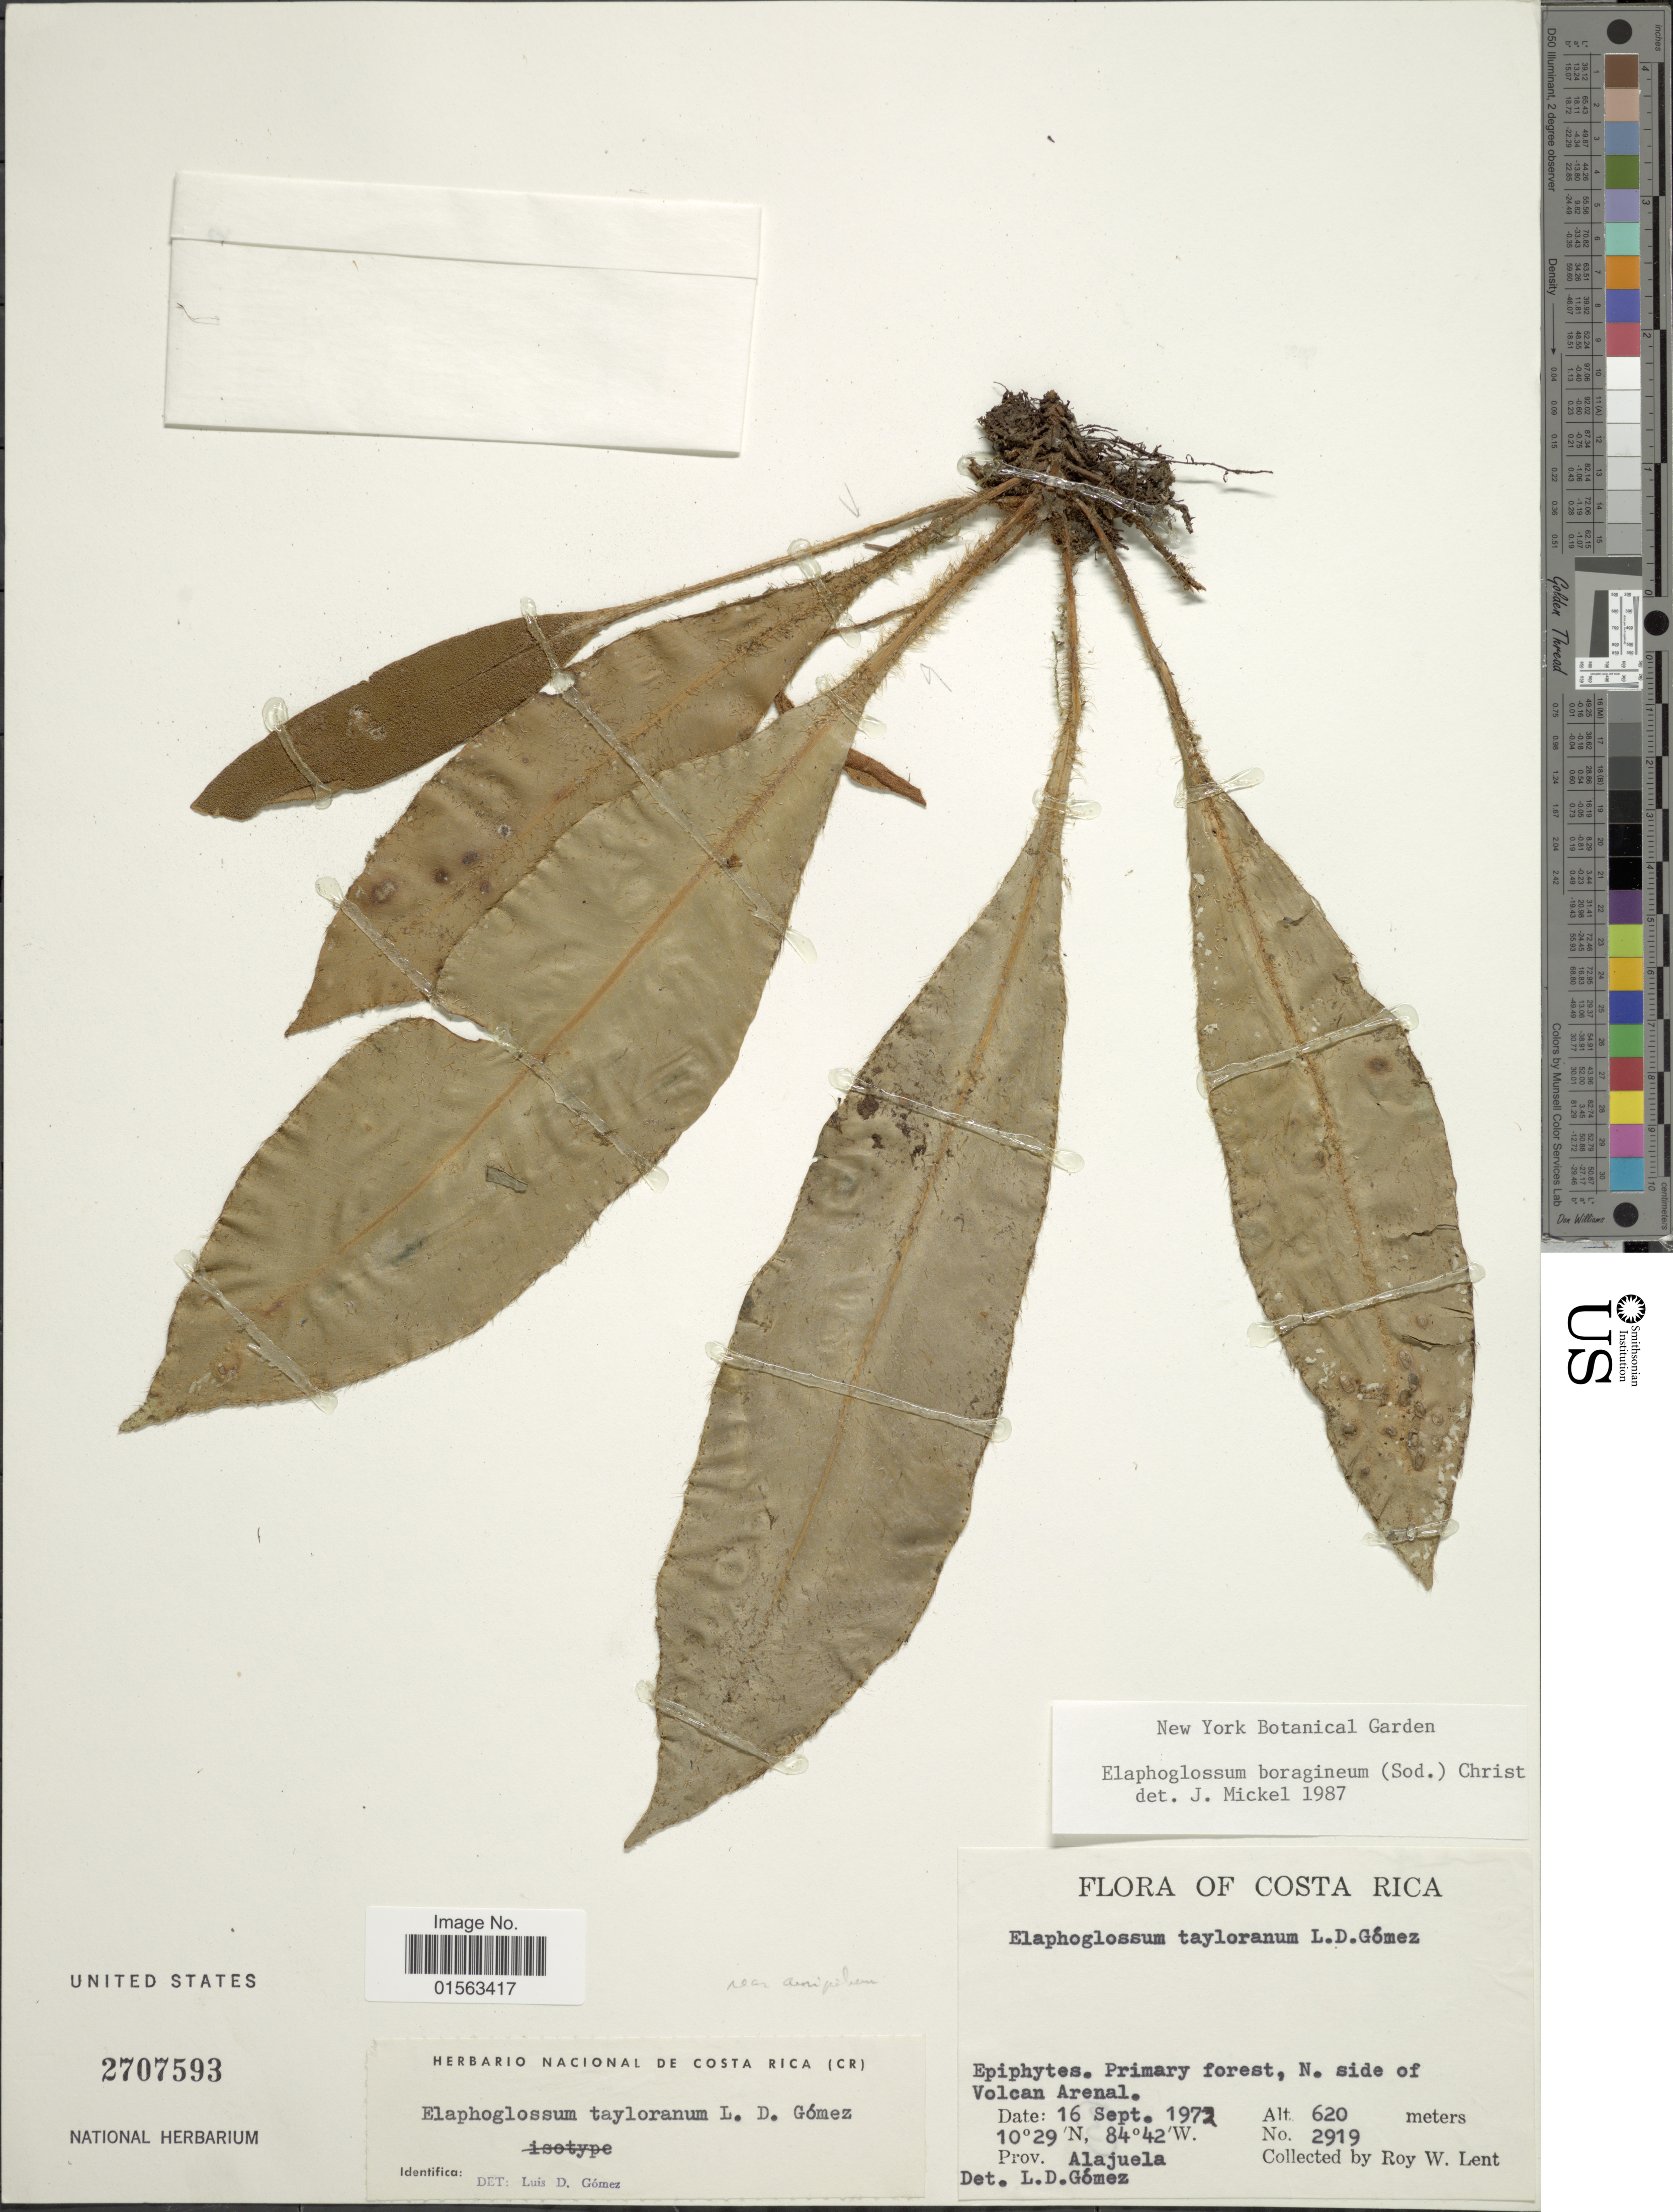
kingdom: Plantae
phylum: Tracheophyta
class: Polypodiopsida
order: Polypodiales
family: Dryopteridaceae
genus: Elaphoglossum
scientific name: Elaphoglossum boragineum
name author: (Sodiro) Christ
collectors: R. W. Lent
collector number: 2919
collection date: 1972-09-16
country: Costa Rica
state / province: Alajuela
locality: Primary forest, N. side of Volcan Arenal, Prov. Alajuela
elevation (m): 620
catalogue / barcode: US 2707593